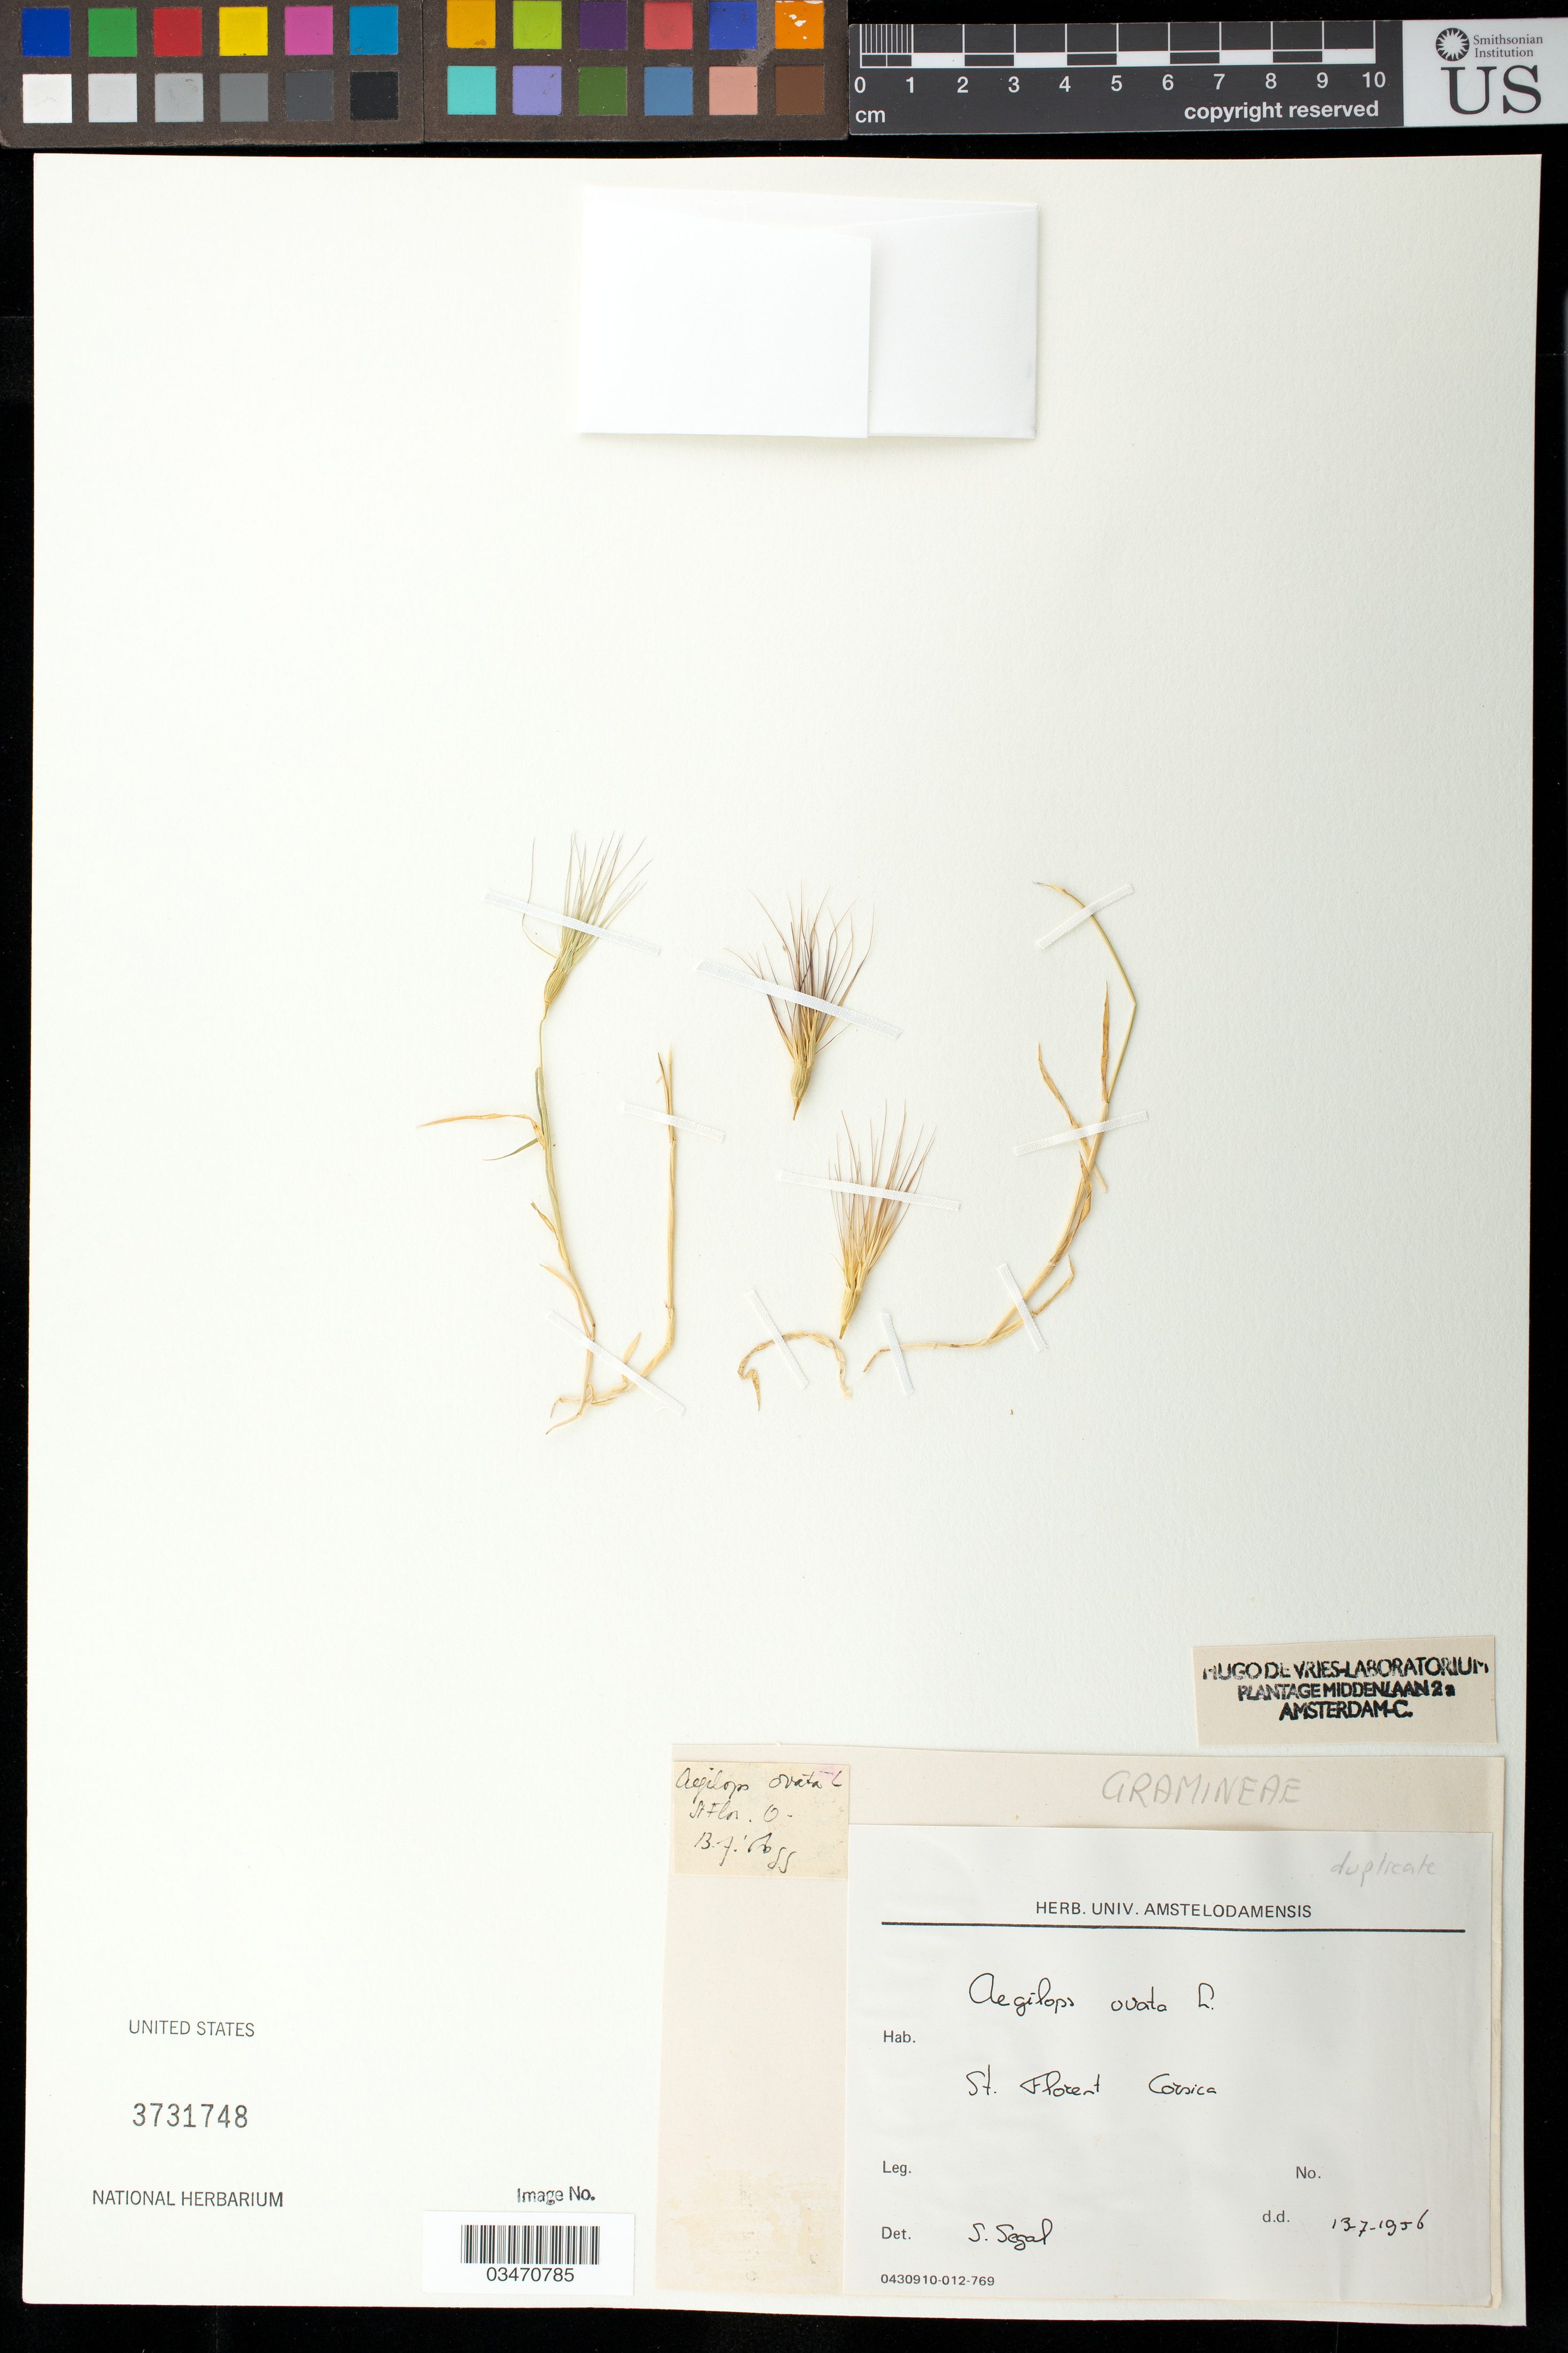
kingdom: Plantae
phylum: Tracheophyta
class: Liliopsida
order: Poales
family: Poaceae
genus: Aegilops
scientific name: Aegilops neglecta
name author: Req. ex Bertol.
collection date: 1956-07-13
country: France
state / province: Corsica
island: Corse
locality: St Florent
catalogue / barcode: US 3731748